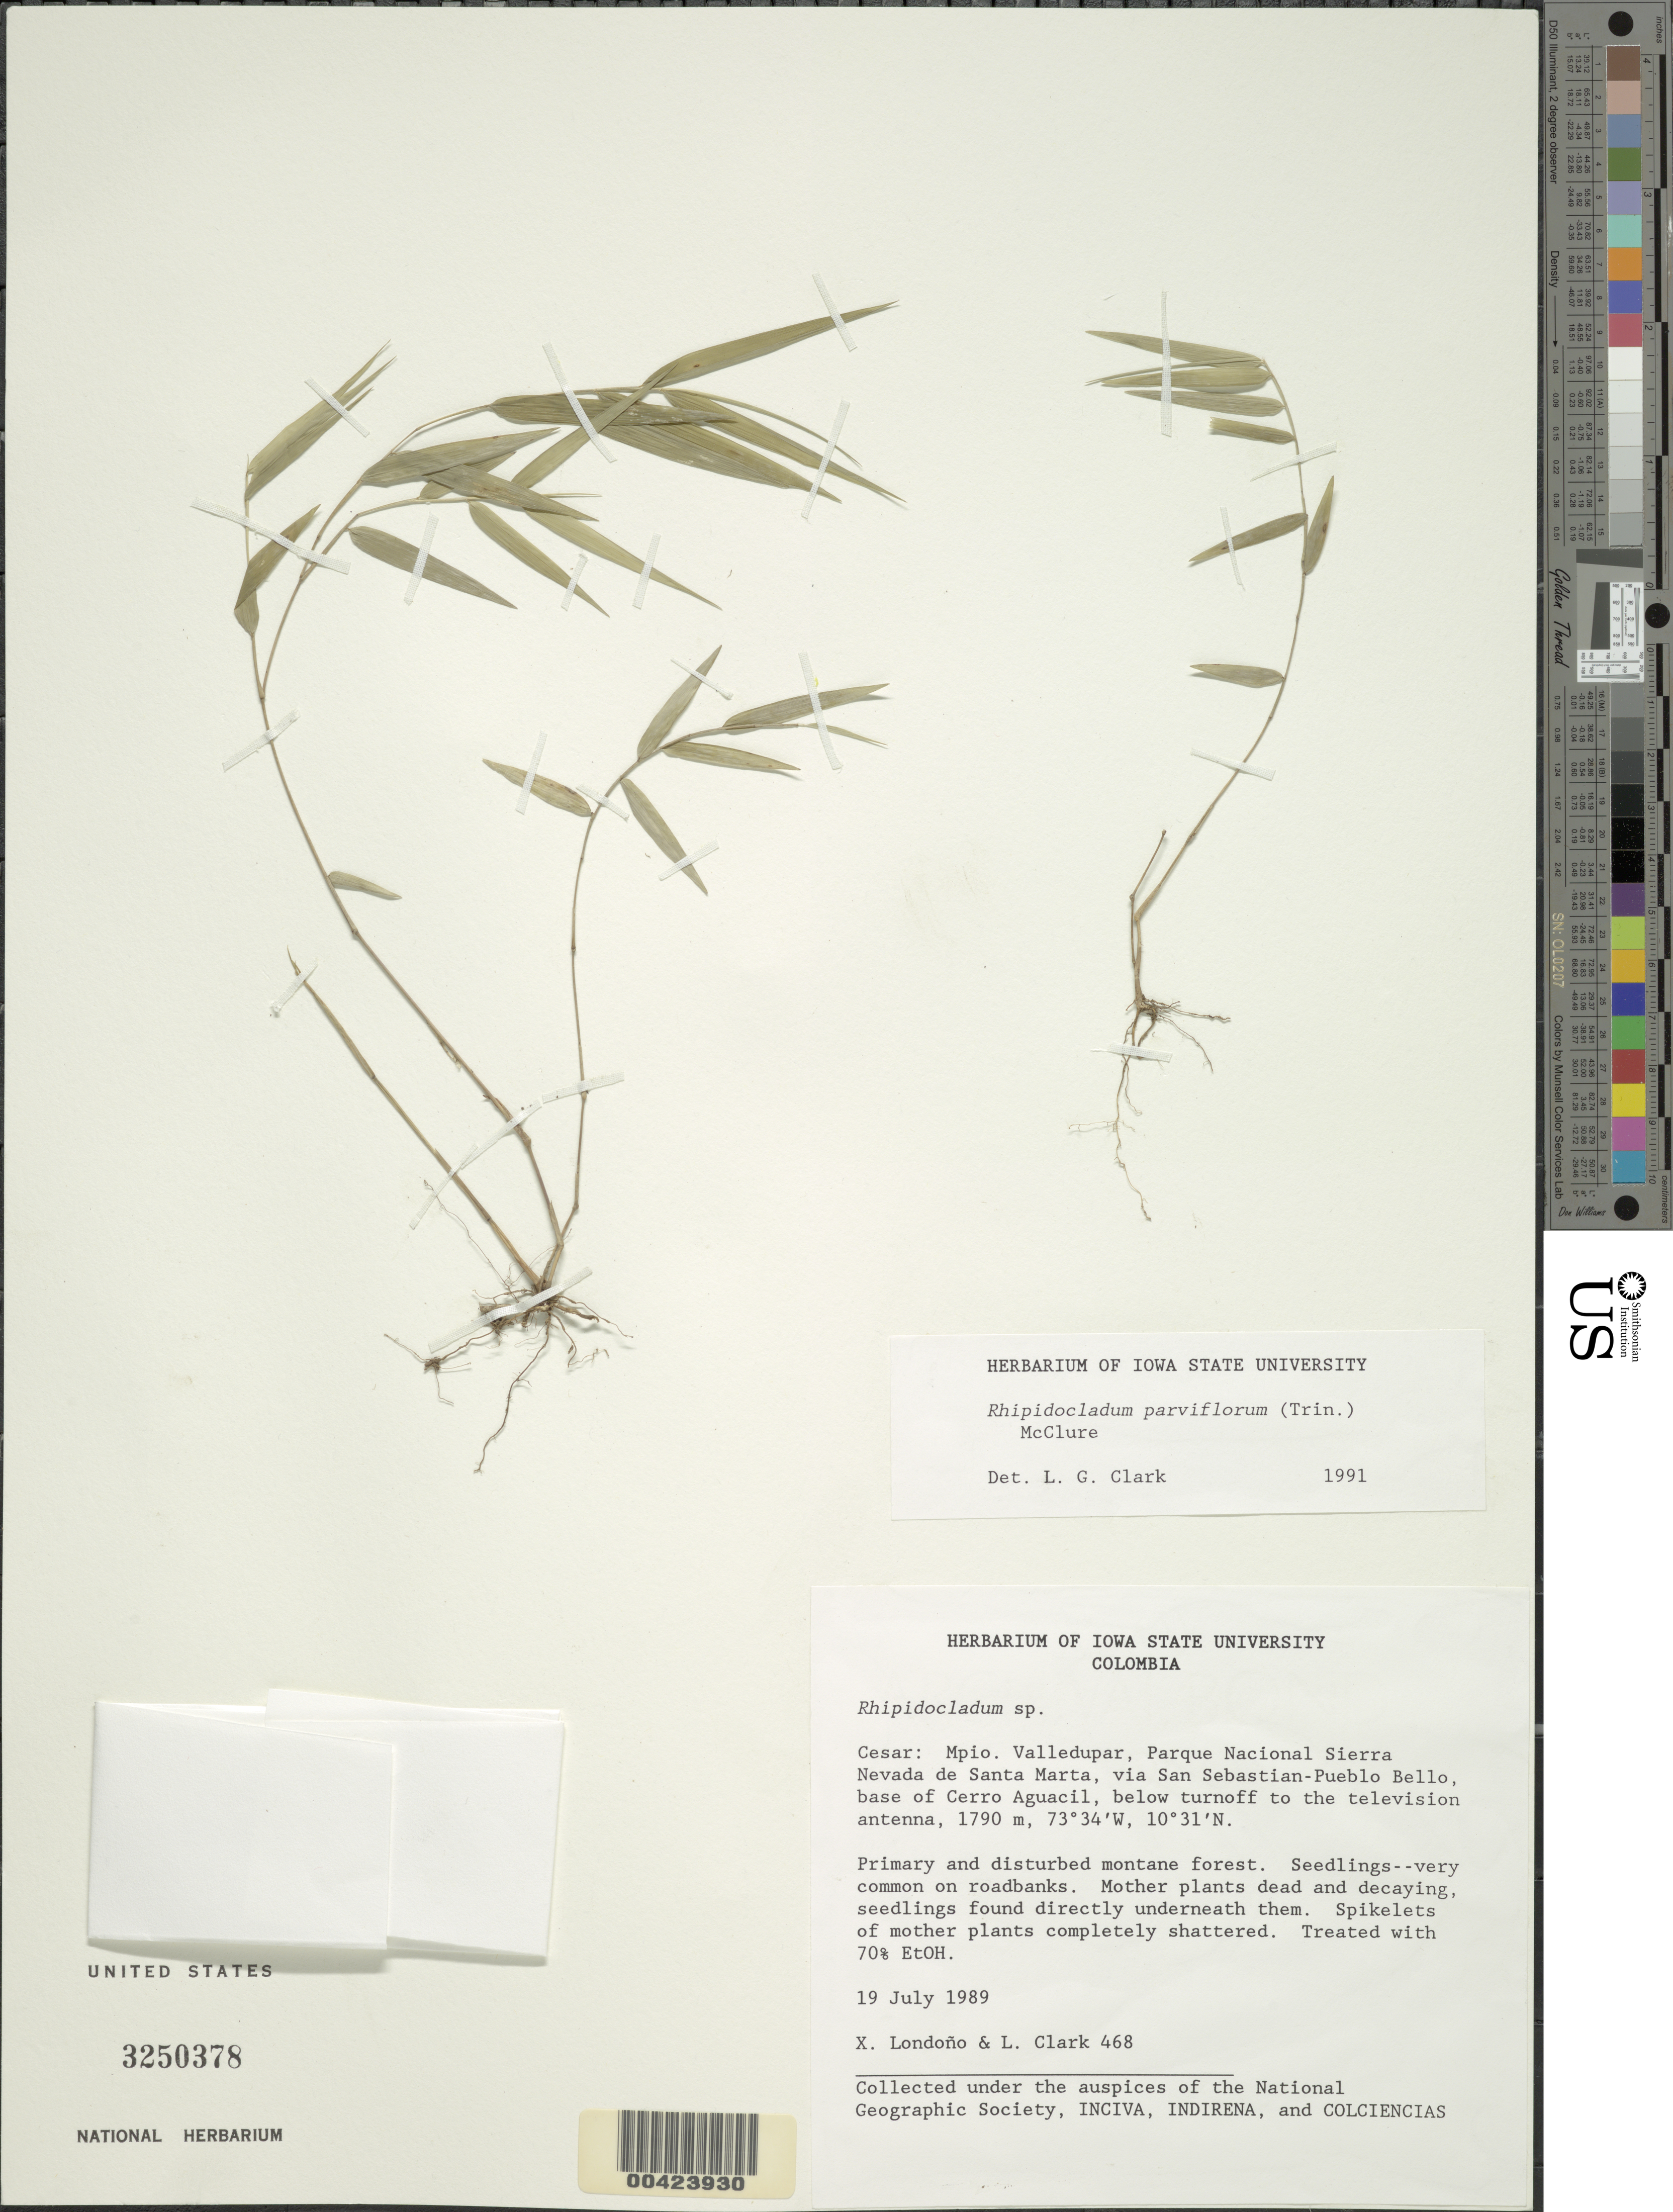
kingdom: Plantae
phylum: Tracheophyta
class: Liliopsida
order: Poales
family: Poaceae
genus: Rhipidocladum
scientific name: Rhipidocladum parviflorum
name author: (Trin.) McClure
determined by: Clark, Lynn G., (ISC), Iowa State University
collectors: X. Londoño & L. G. Clark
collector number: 468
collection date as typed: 19 Jul 1989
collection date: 1989-07-19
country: Colombia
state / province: César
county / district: Valledupar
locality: Parque Nacional Sierra Nevada de Santa Marta; via San Sebastian - Puerto Bello, base of Cerro Aguacil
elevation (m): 1790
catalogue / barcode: US 3250378